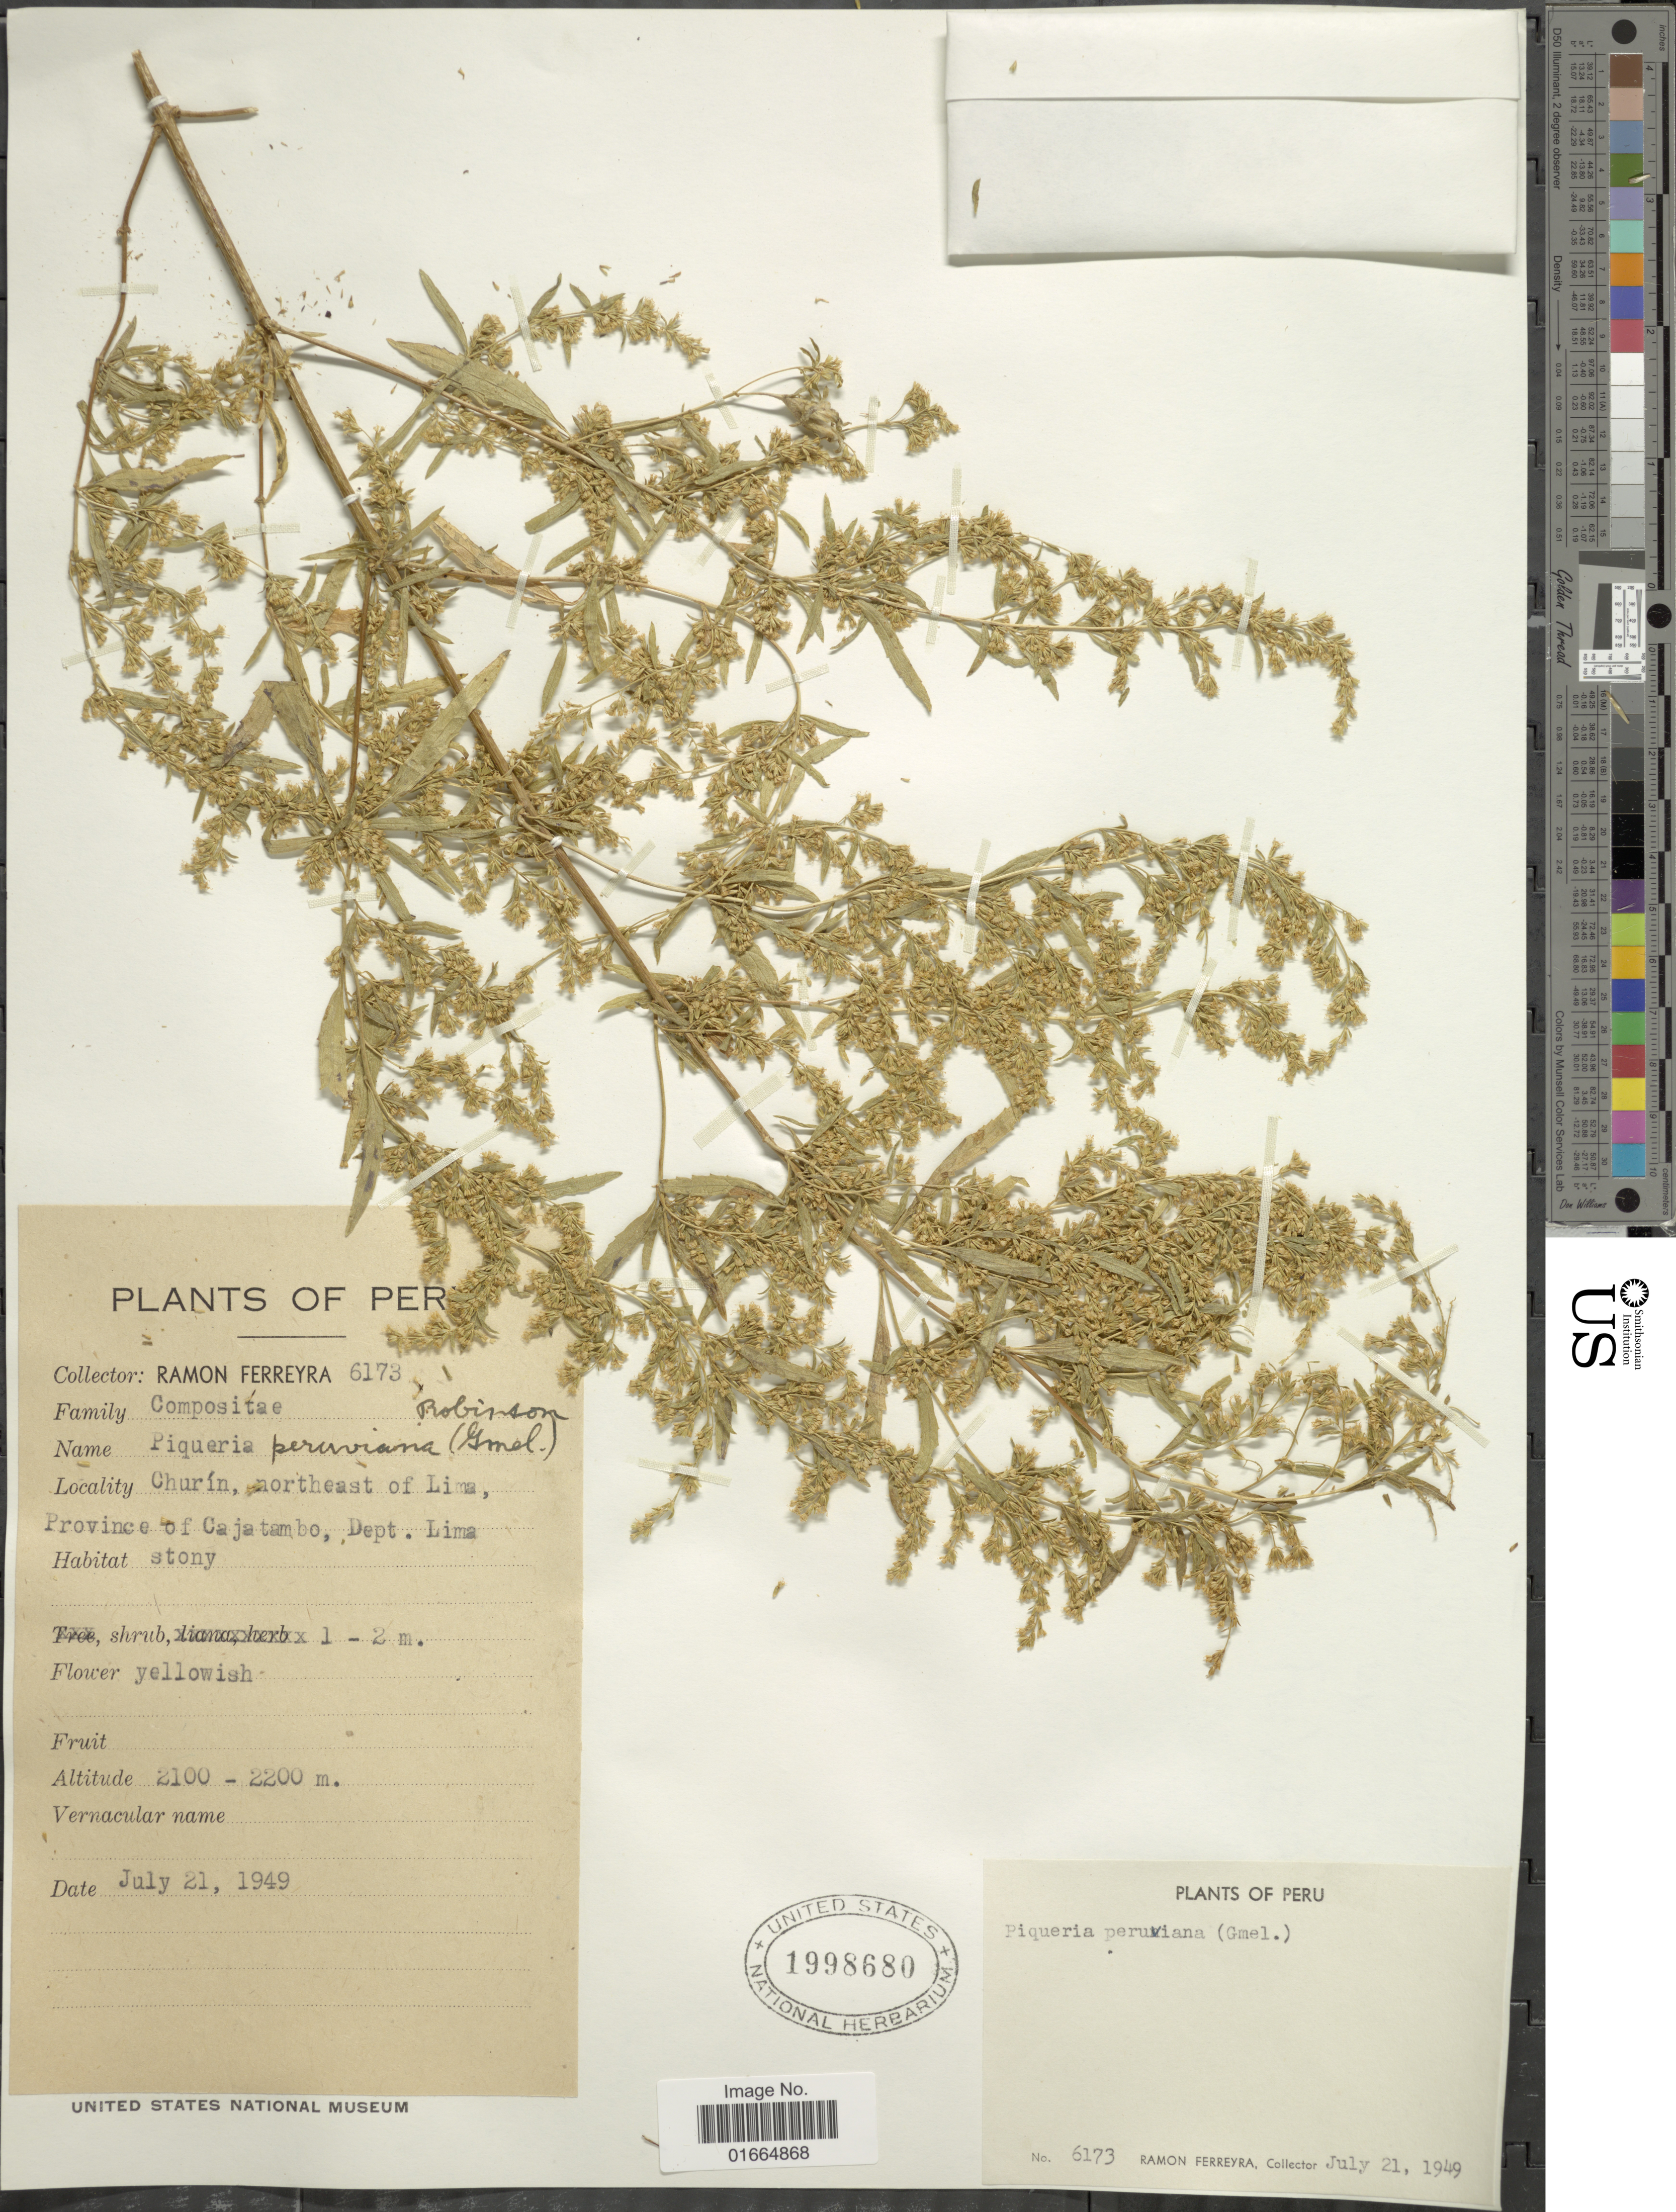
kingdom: Plantae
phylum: Tracheophyta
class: Magnoliopsida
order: Asterales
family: Asteraceae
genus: Ophryosporus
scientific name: Ophryosporus peruvianus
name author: (J.F. Gmel.) R.M. King & H. Rob.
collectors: R. A. Ferreyra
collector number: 6173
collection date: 1949-07-21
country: Peru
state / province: Lima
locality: Churín, northeast of Lima, Province of Cajatambo, Dept. Lima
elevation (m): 2100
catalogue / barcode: US 1998680